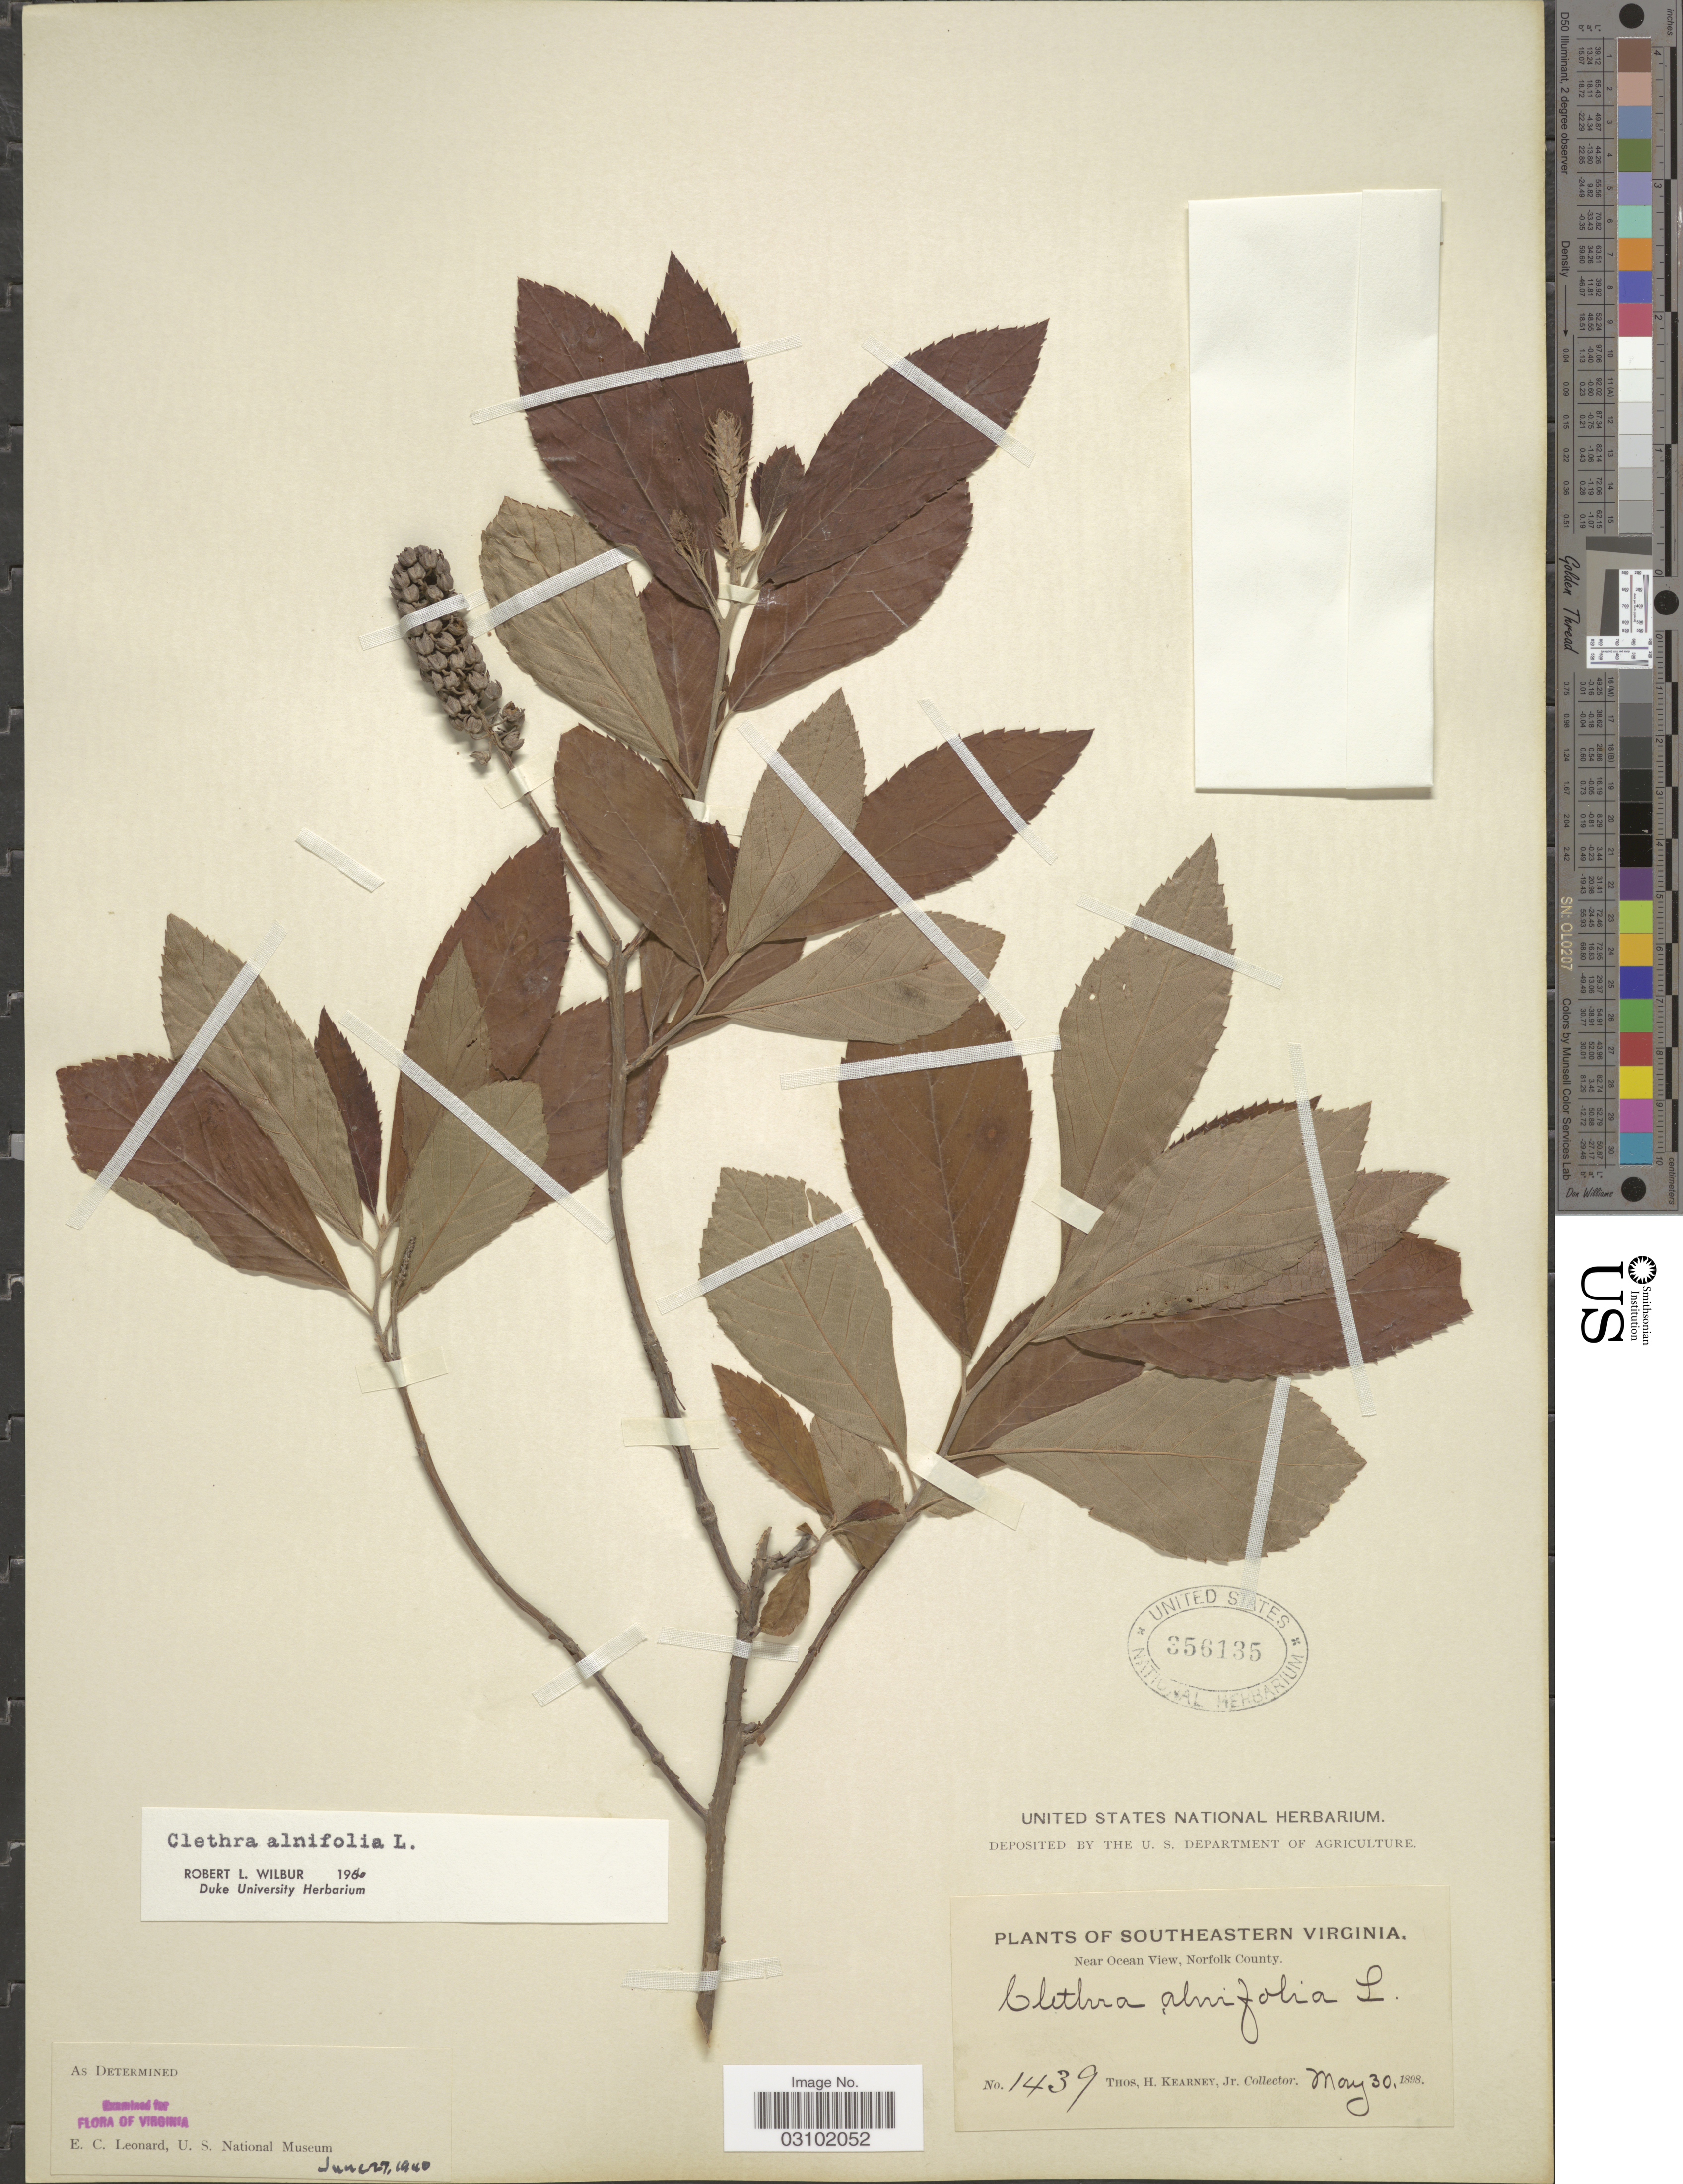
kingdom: Plantae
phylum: Tracheophyta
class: Magnoliopsida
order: Ericales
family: Clethraceae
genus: Clethra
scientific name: Clethra alnifolia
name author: L.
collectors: T. H. Kearney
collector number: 1439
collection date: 1898-05-30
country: United States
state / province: Virginia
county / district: City of Norfolk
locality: Southeastern Virginia. Near Ocean View, Norfolk County.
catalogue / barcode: US 356135